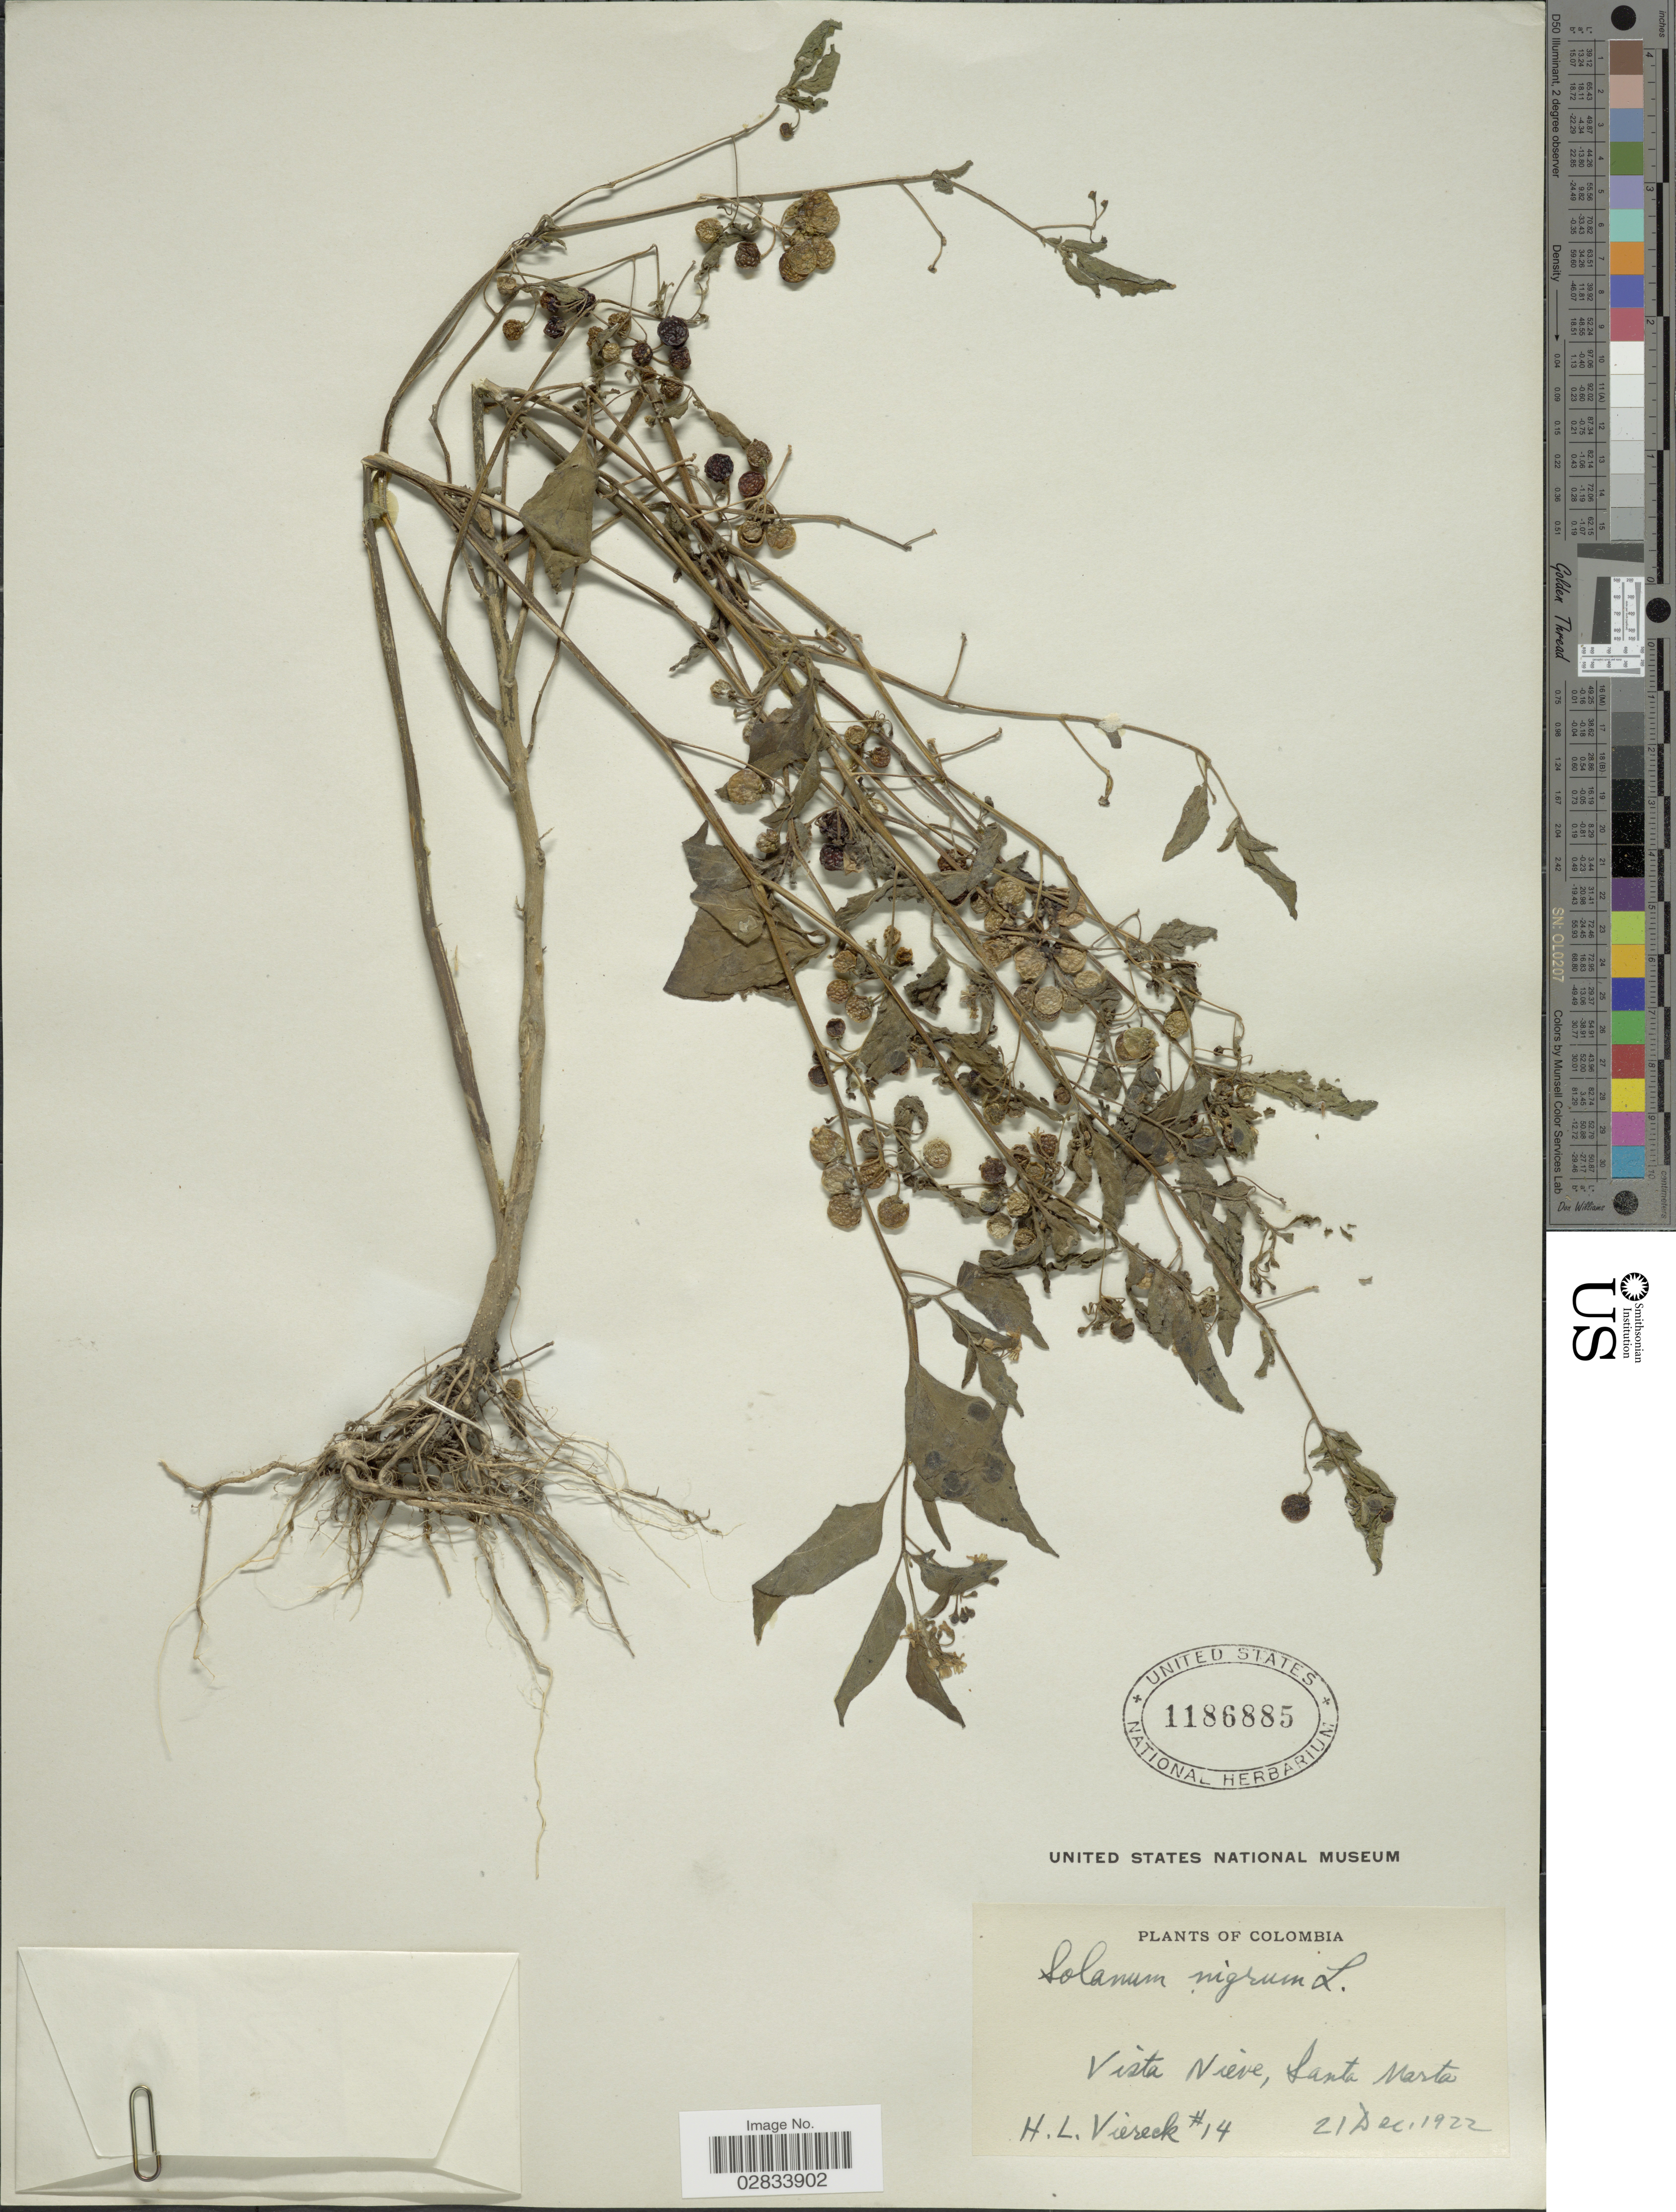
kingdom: Plantae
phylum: Tracheophyta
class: Magnoliopsida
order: Solanales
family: Solanaceae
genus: Solanum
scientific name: Solanum nigrum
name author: L.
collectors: H. L. Viereck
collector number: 14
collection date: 1922-12-21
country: Colombia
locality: Vista Nieve, Santa Marta.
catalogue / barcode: US 1186885